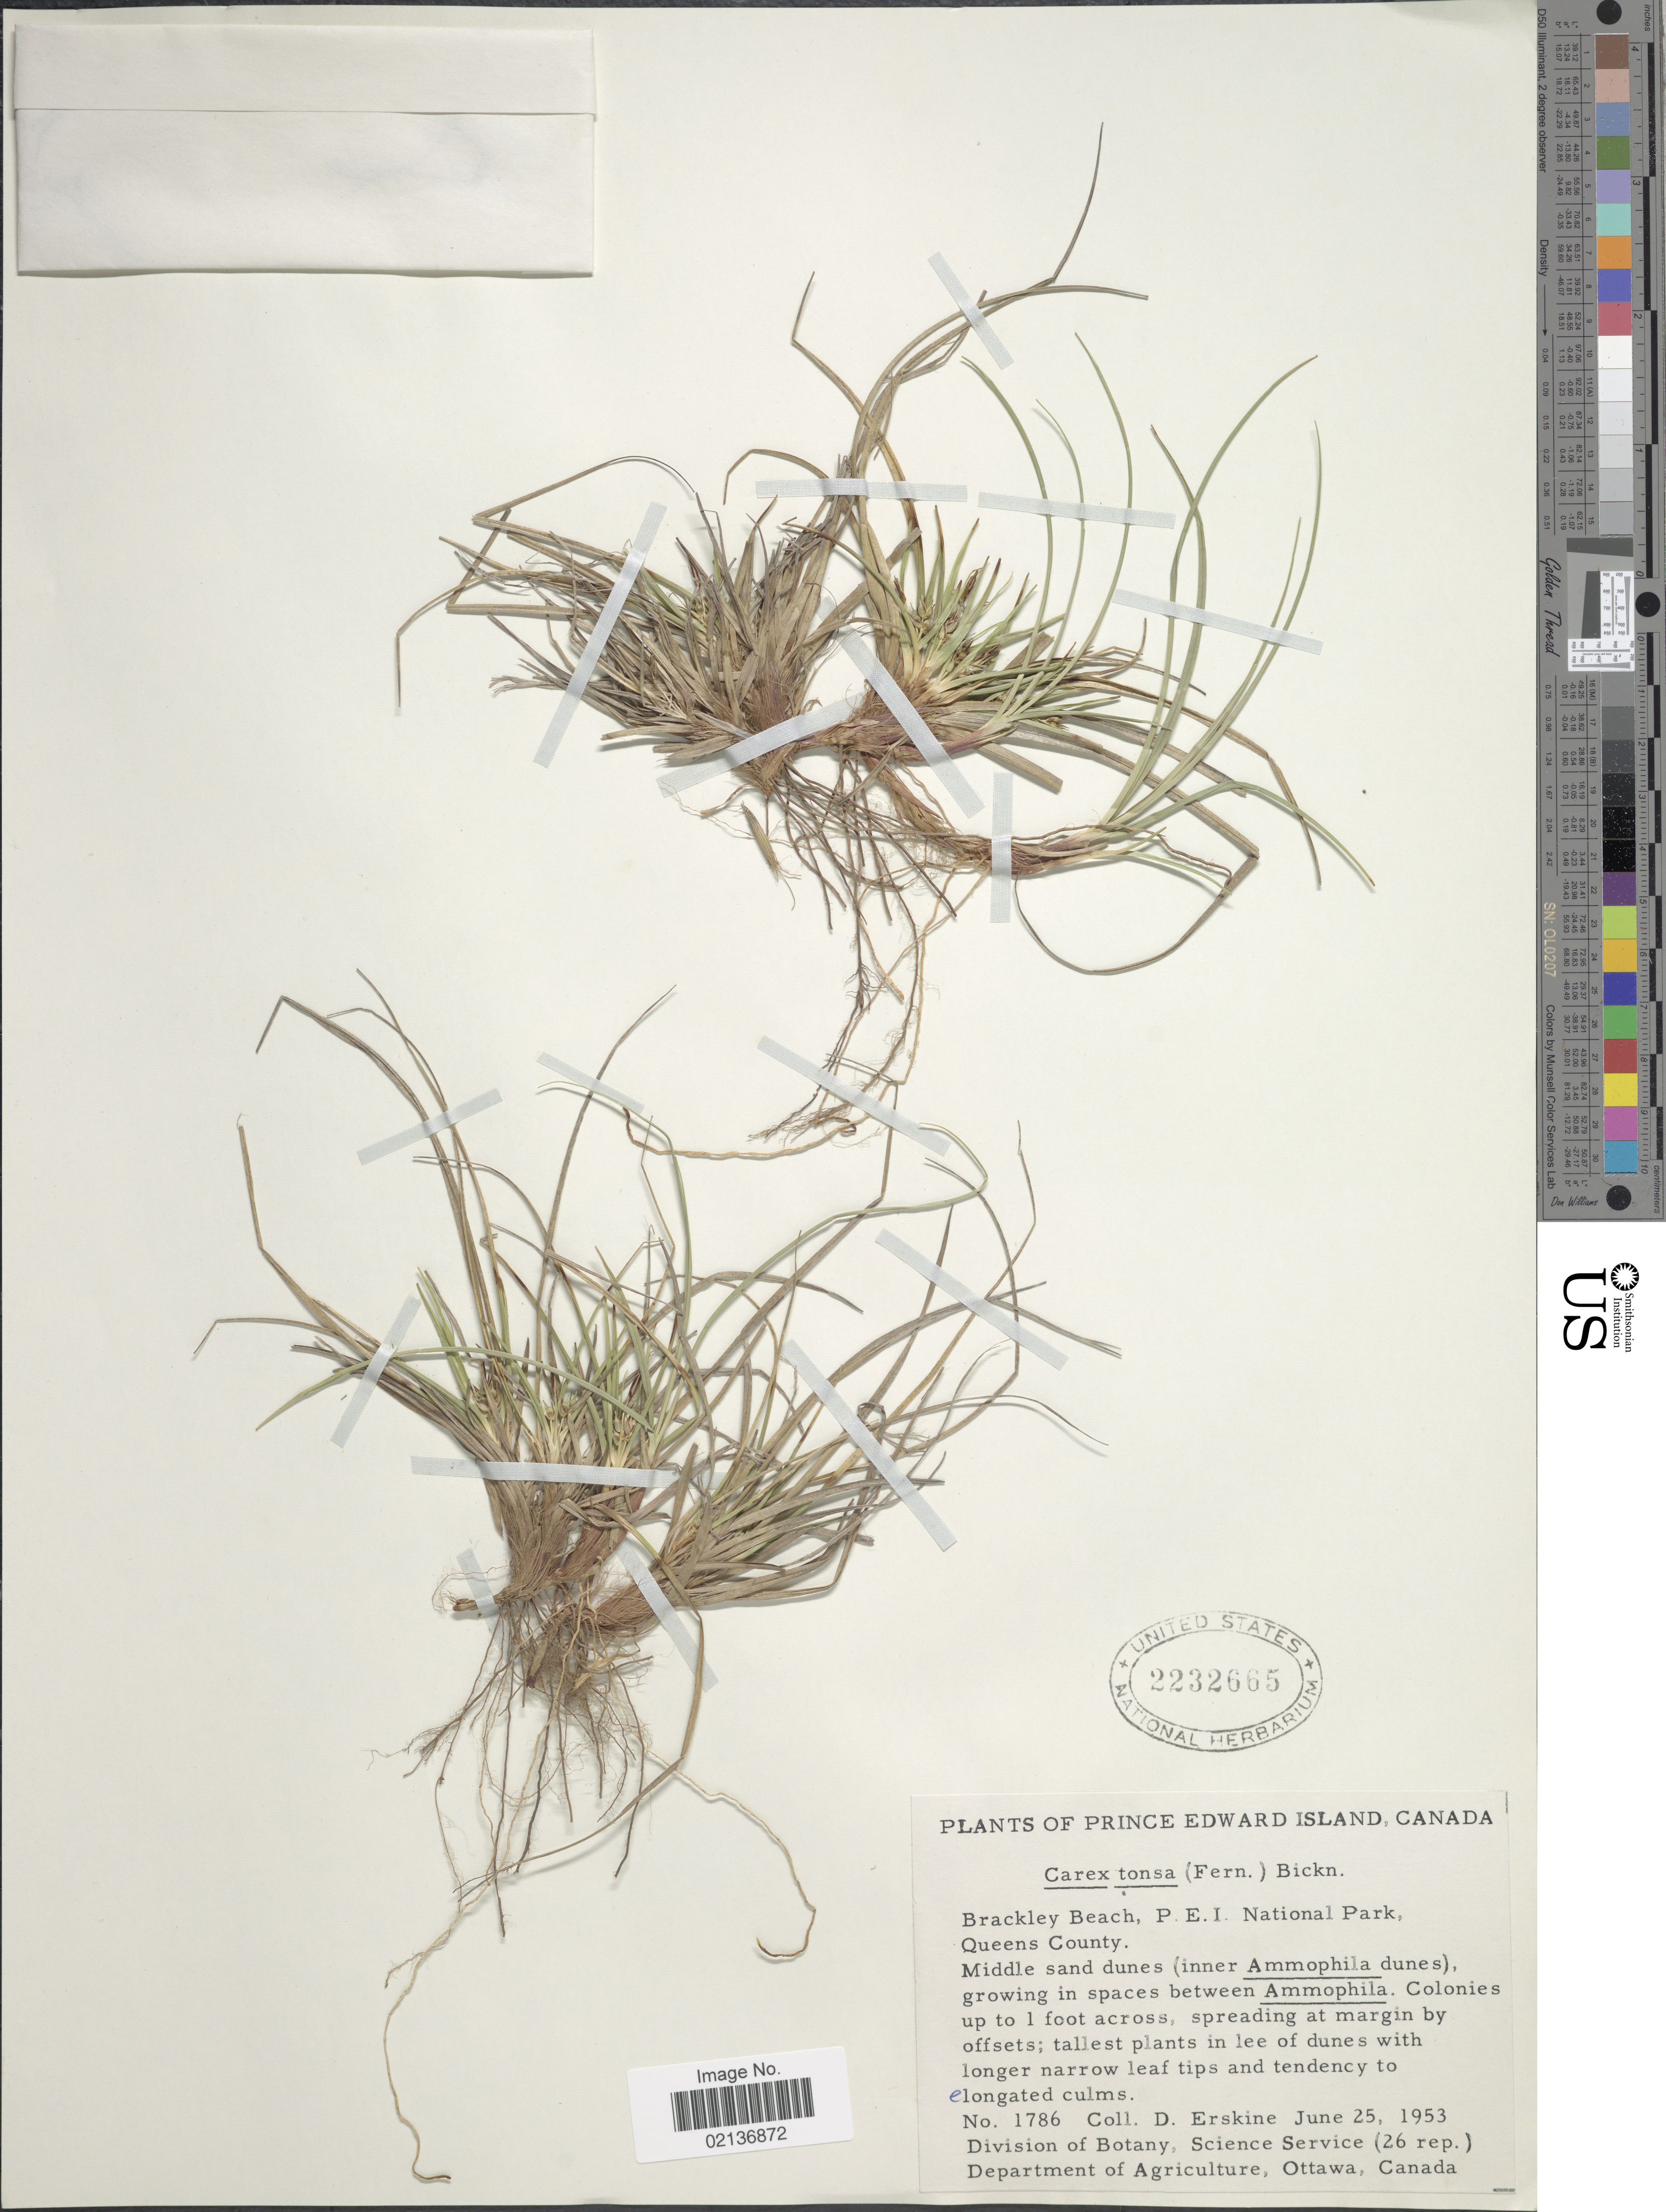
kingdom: Plantae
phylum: Tracheophyta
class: Liliopsida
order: Poales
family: Cyperaceae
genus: Carex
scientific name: Carex tonsa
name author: (Fernald) E.P. Bicknell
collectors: D. Erskine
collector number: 1786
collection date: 1953-06-25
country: Canada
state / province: Prince Edward Island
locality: Prince Edward Island, Canada, Brackley Beach, P.E.I. National Park, Queens County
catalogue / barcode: US 2232665